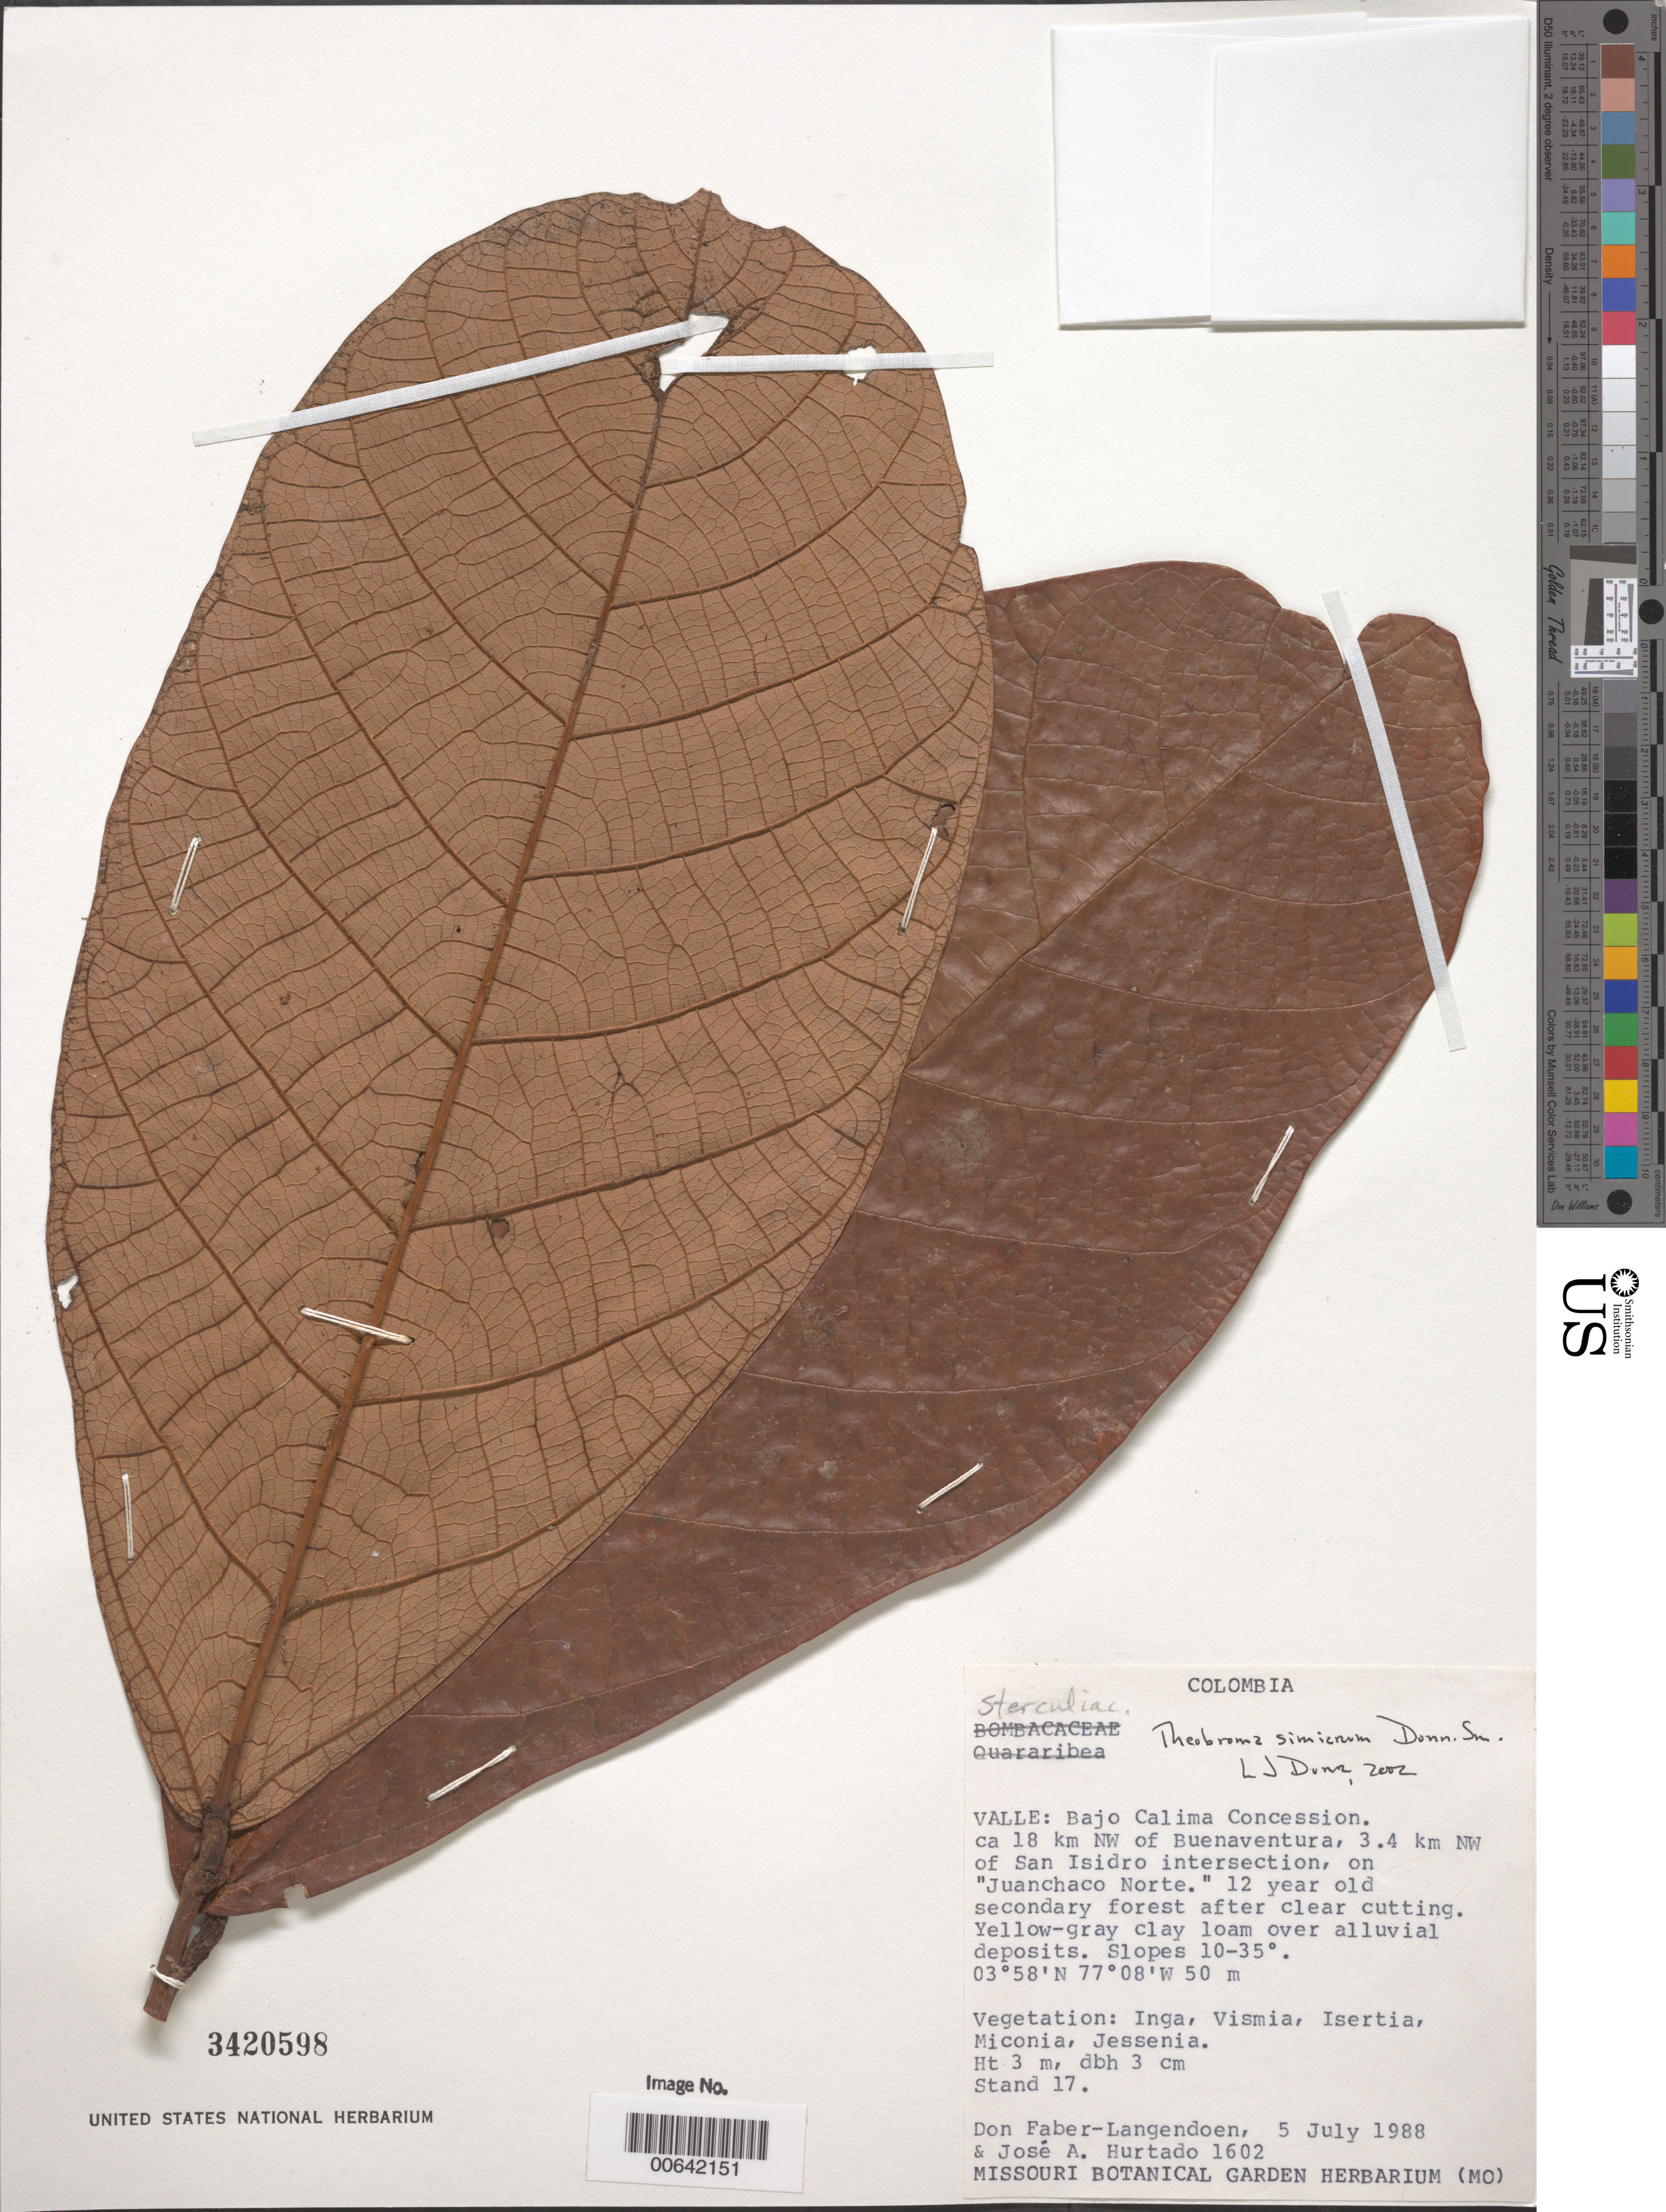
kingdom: Plantae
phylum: Tracheophyta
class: Magnoliopsida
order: Malvales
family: Malvaceae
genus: Theobroma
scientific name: Theobroma simiarum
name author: Donn. Sm.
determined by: Dorr, L. J., (BOT), Smithsonian Institution - National Museum of Natural History (UNITED STATES)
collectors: D. Faber-Langendoen & J. Hurtado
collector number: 1602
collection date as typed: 05 Jul 1988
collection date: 1988-07-05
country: Colombia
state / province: Valle del Cauca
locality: Bajo Calima Concession. ca. 18 km NW of Buena Ventura, 3.4 km NW of San Isidro intersection, on "Juanchaco Norte".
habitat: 12 year old secondary forest after clear cutting. Yellow gray clay loam over alluvial deposits.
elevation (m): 50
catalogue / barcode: US 3420598